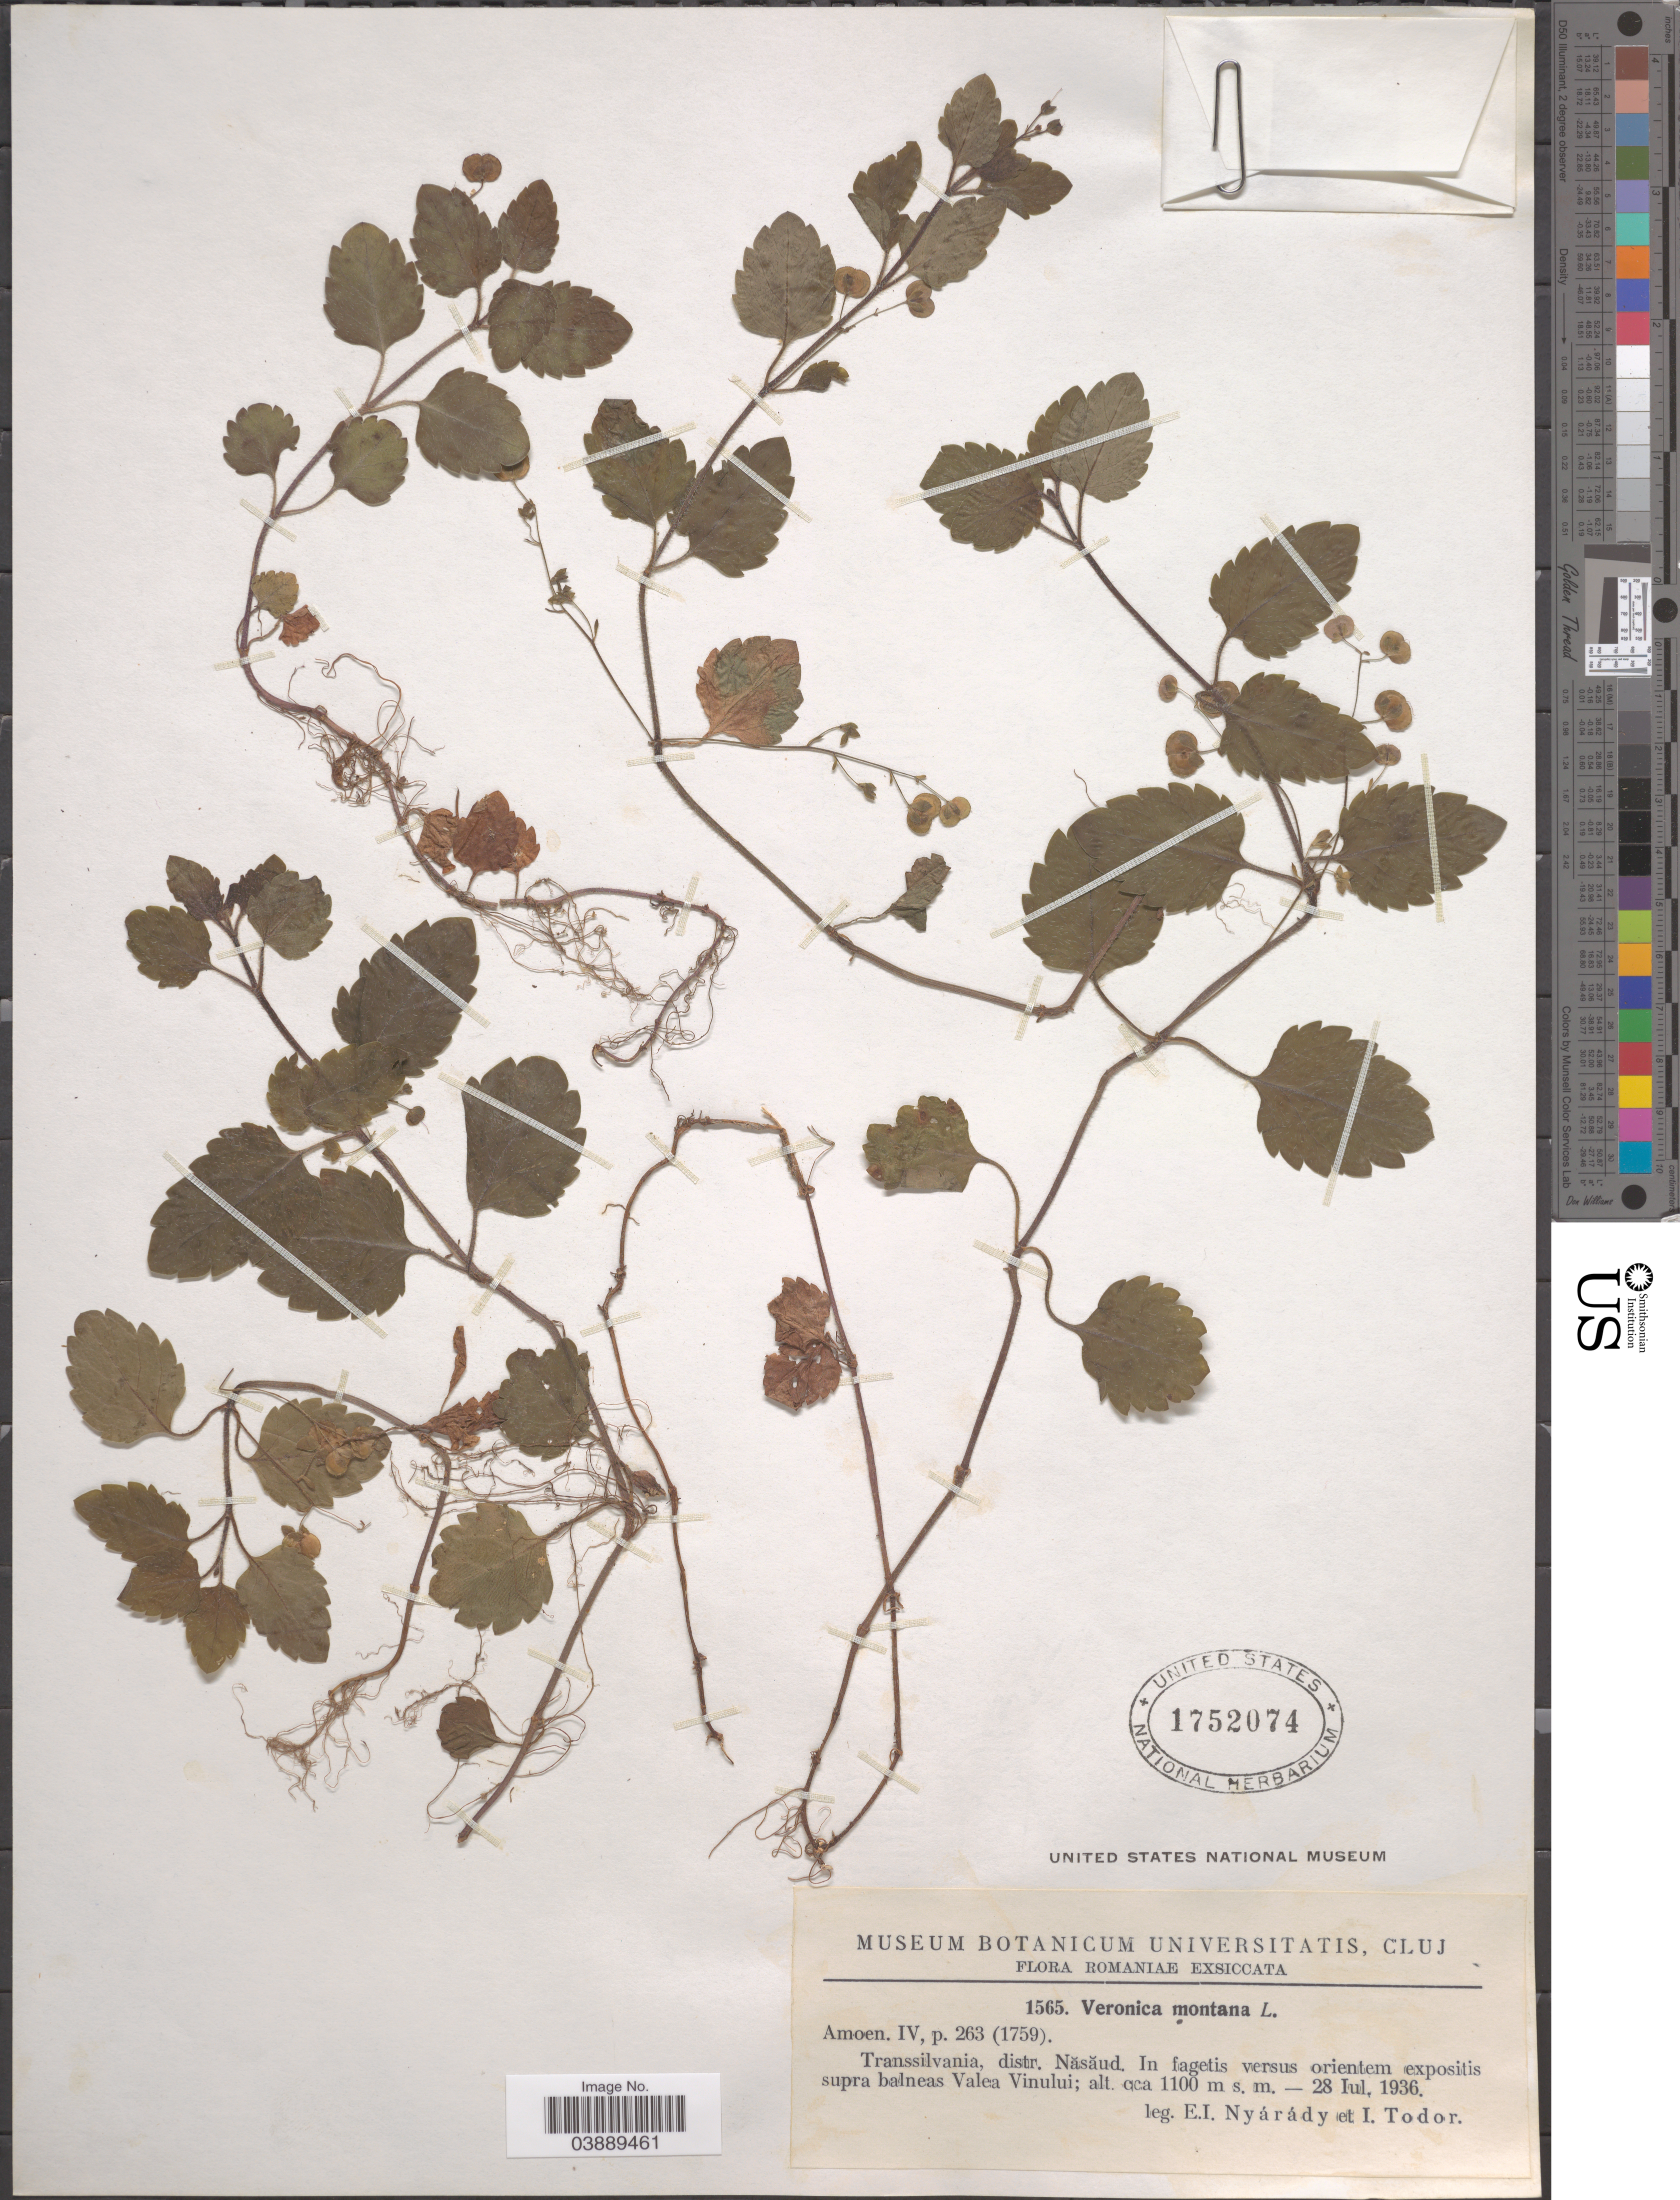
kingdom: Plantae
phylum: Tracheophyta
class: Magnoliopsida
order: Lamiales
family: Plantaginaceae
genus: Veronica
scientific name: Veronica montana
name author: L.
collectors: E. Nyárády & I. Todor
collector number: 1565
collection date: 1936-07-28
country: Romania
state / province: Bistrita-Nasaud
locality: Romaniae. Transsilvania, distr. Năsăud. In fagetis versus orientem expositis supra balneas Valea Vinului.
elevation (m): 1100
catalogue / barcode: US 1752074